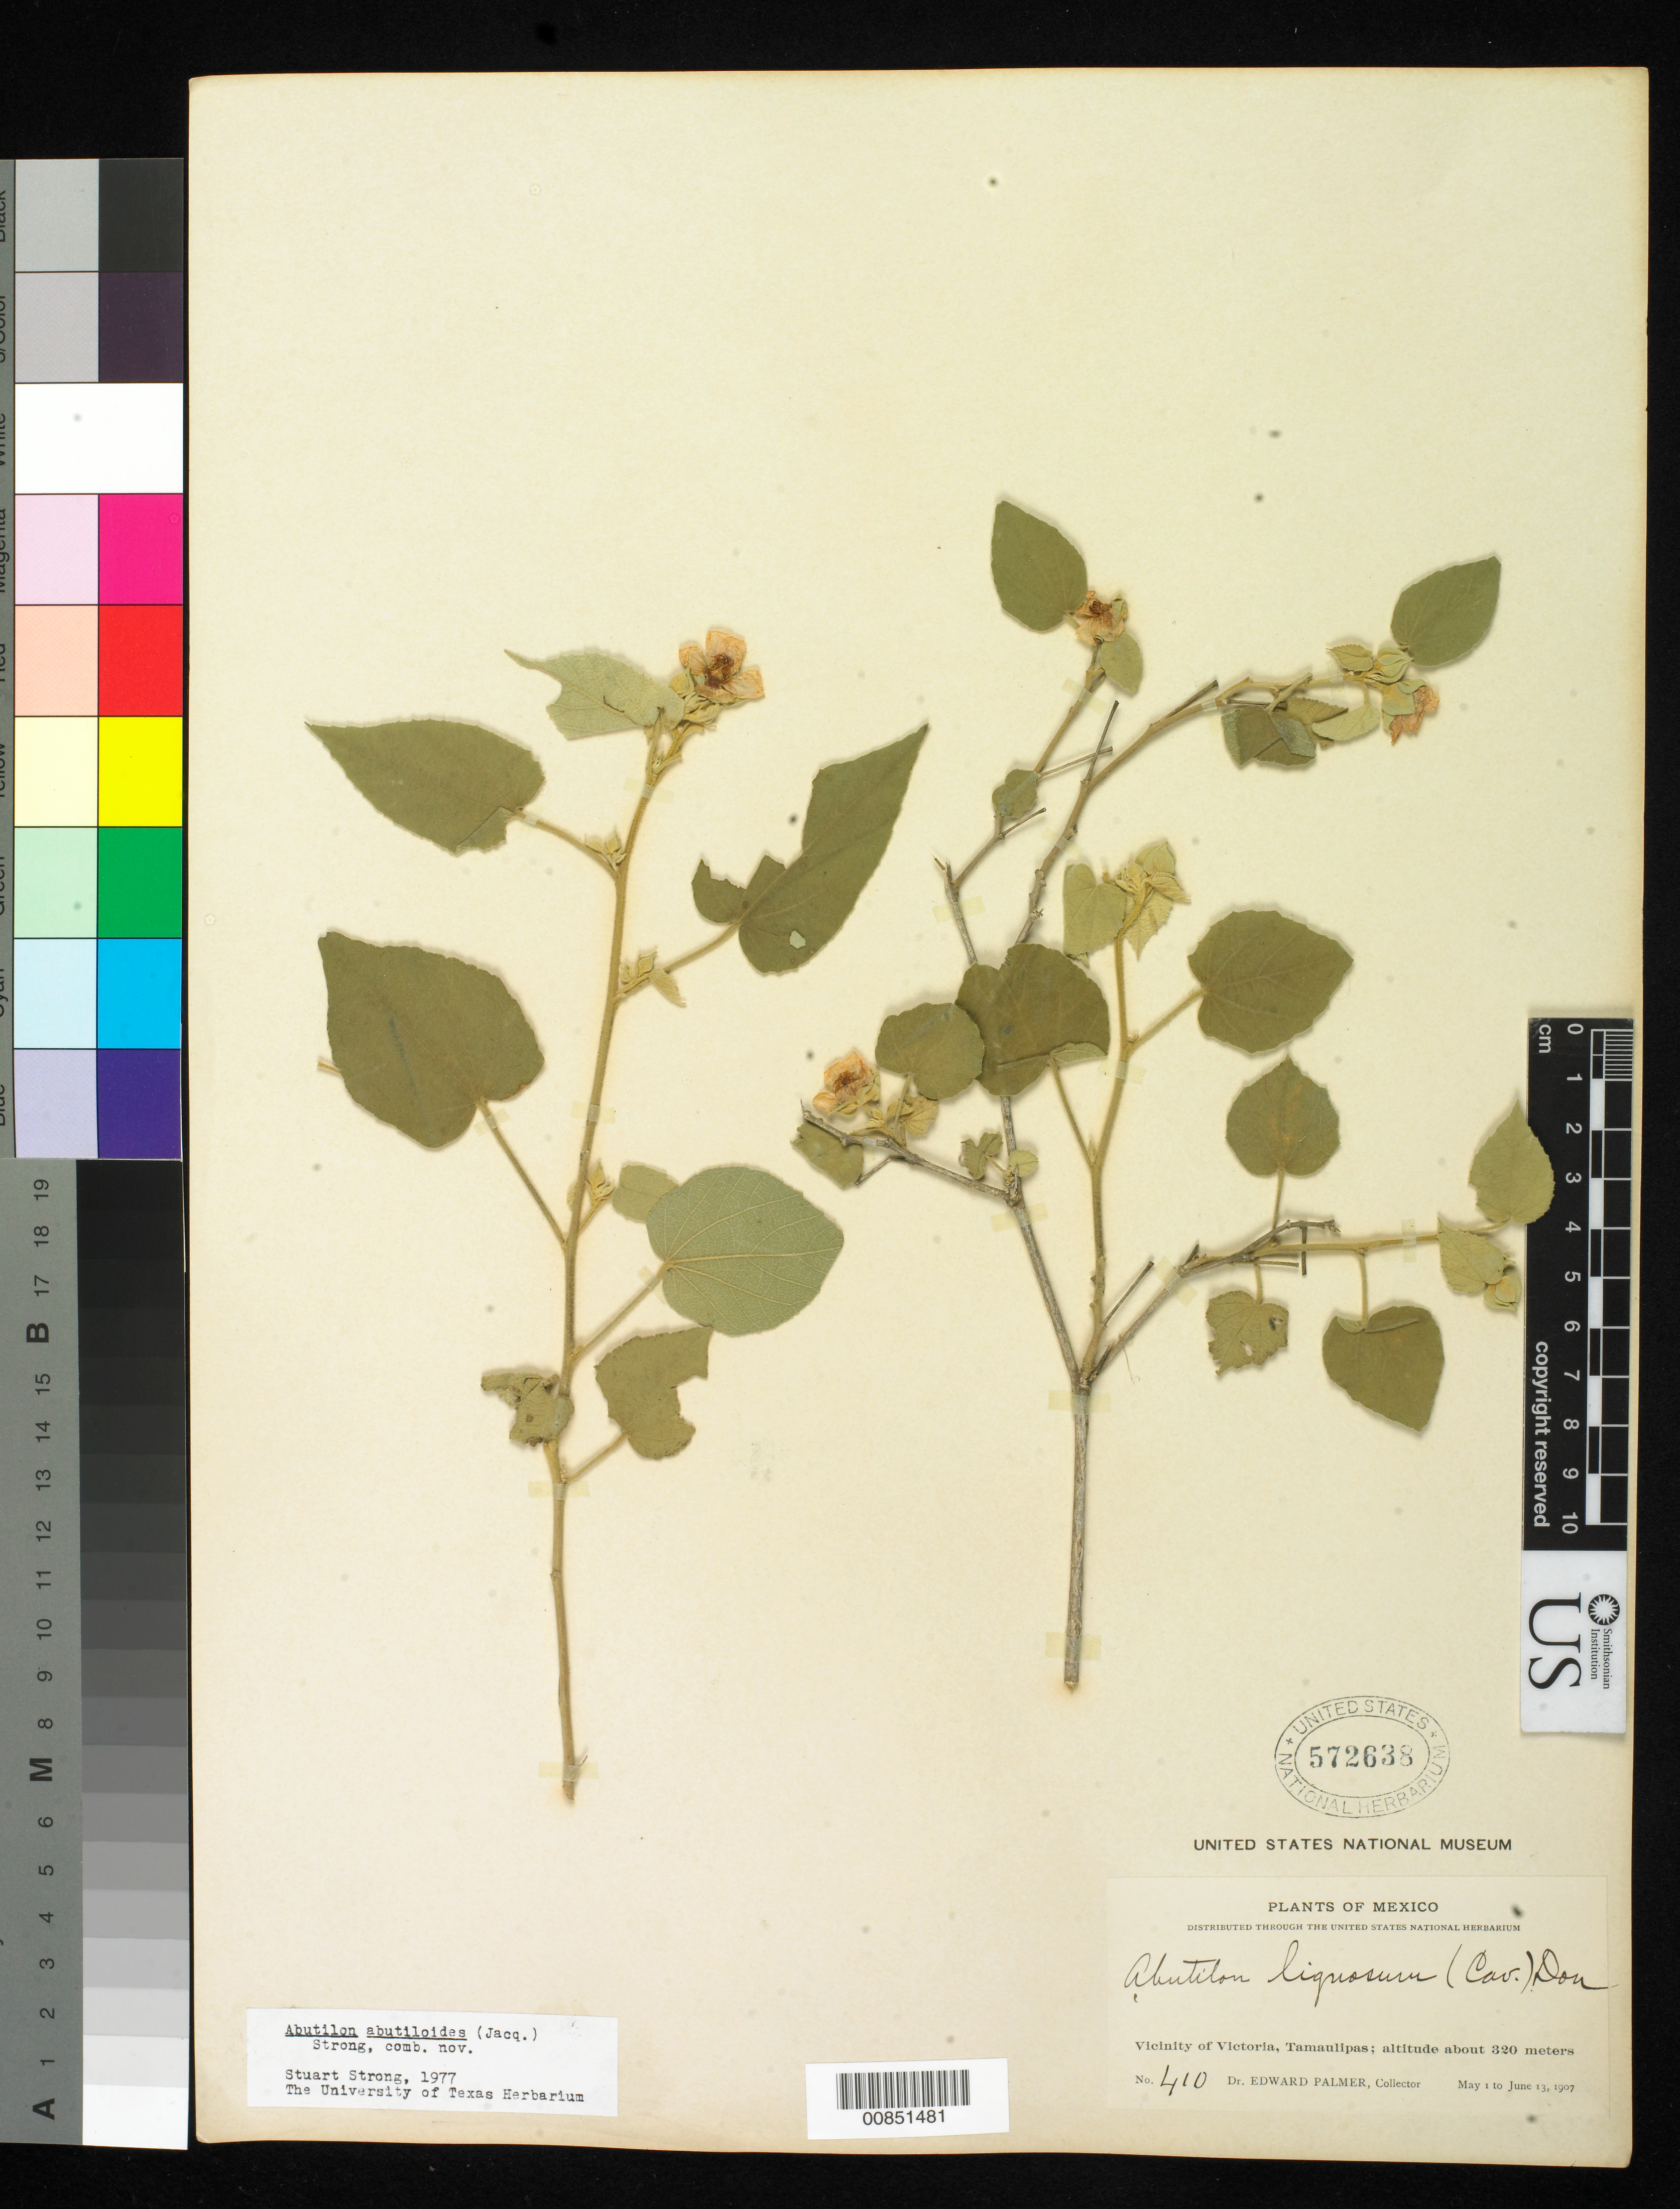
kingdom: Plantae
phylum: Tracheophyta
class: Magnoliopsida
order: Malvales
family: Malvaceae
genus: Abutilon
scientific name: Abutilon abutiloides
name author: (Jacq.) Garcke ex Hochr.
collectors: E. Palmer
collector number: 410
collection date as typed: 01 May 1907 to 13 Jun 1907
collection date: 1907-05-01/1907-06-13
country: Mexico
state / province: Tamaulipas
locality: Vicinity of Victoria.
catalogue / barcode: US 572638